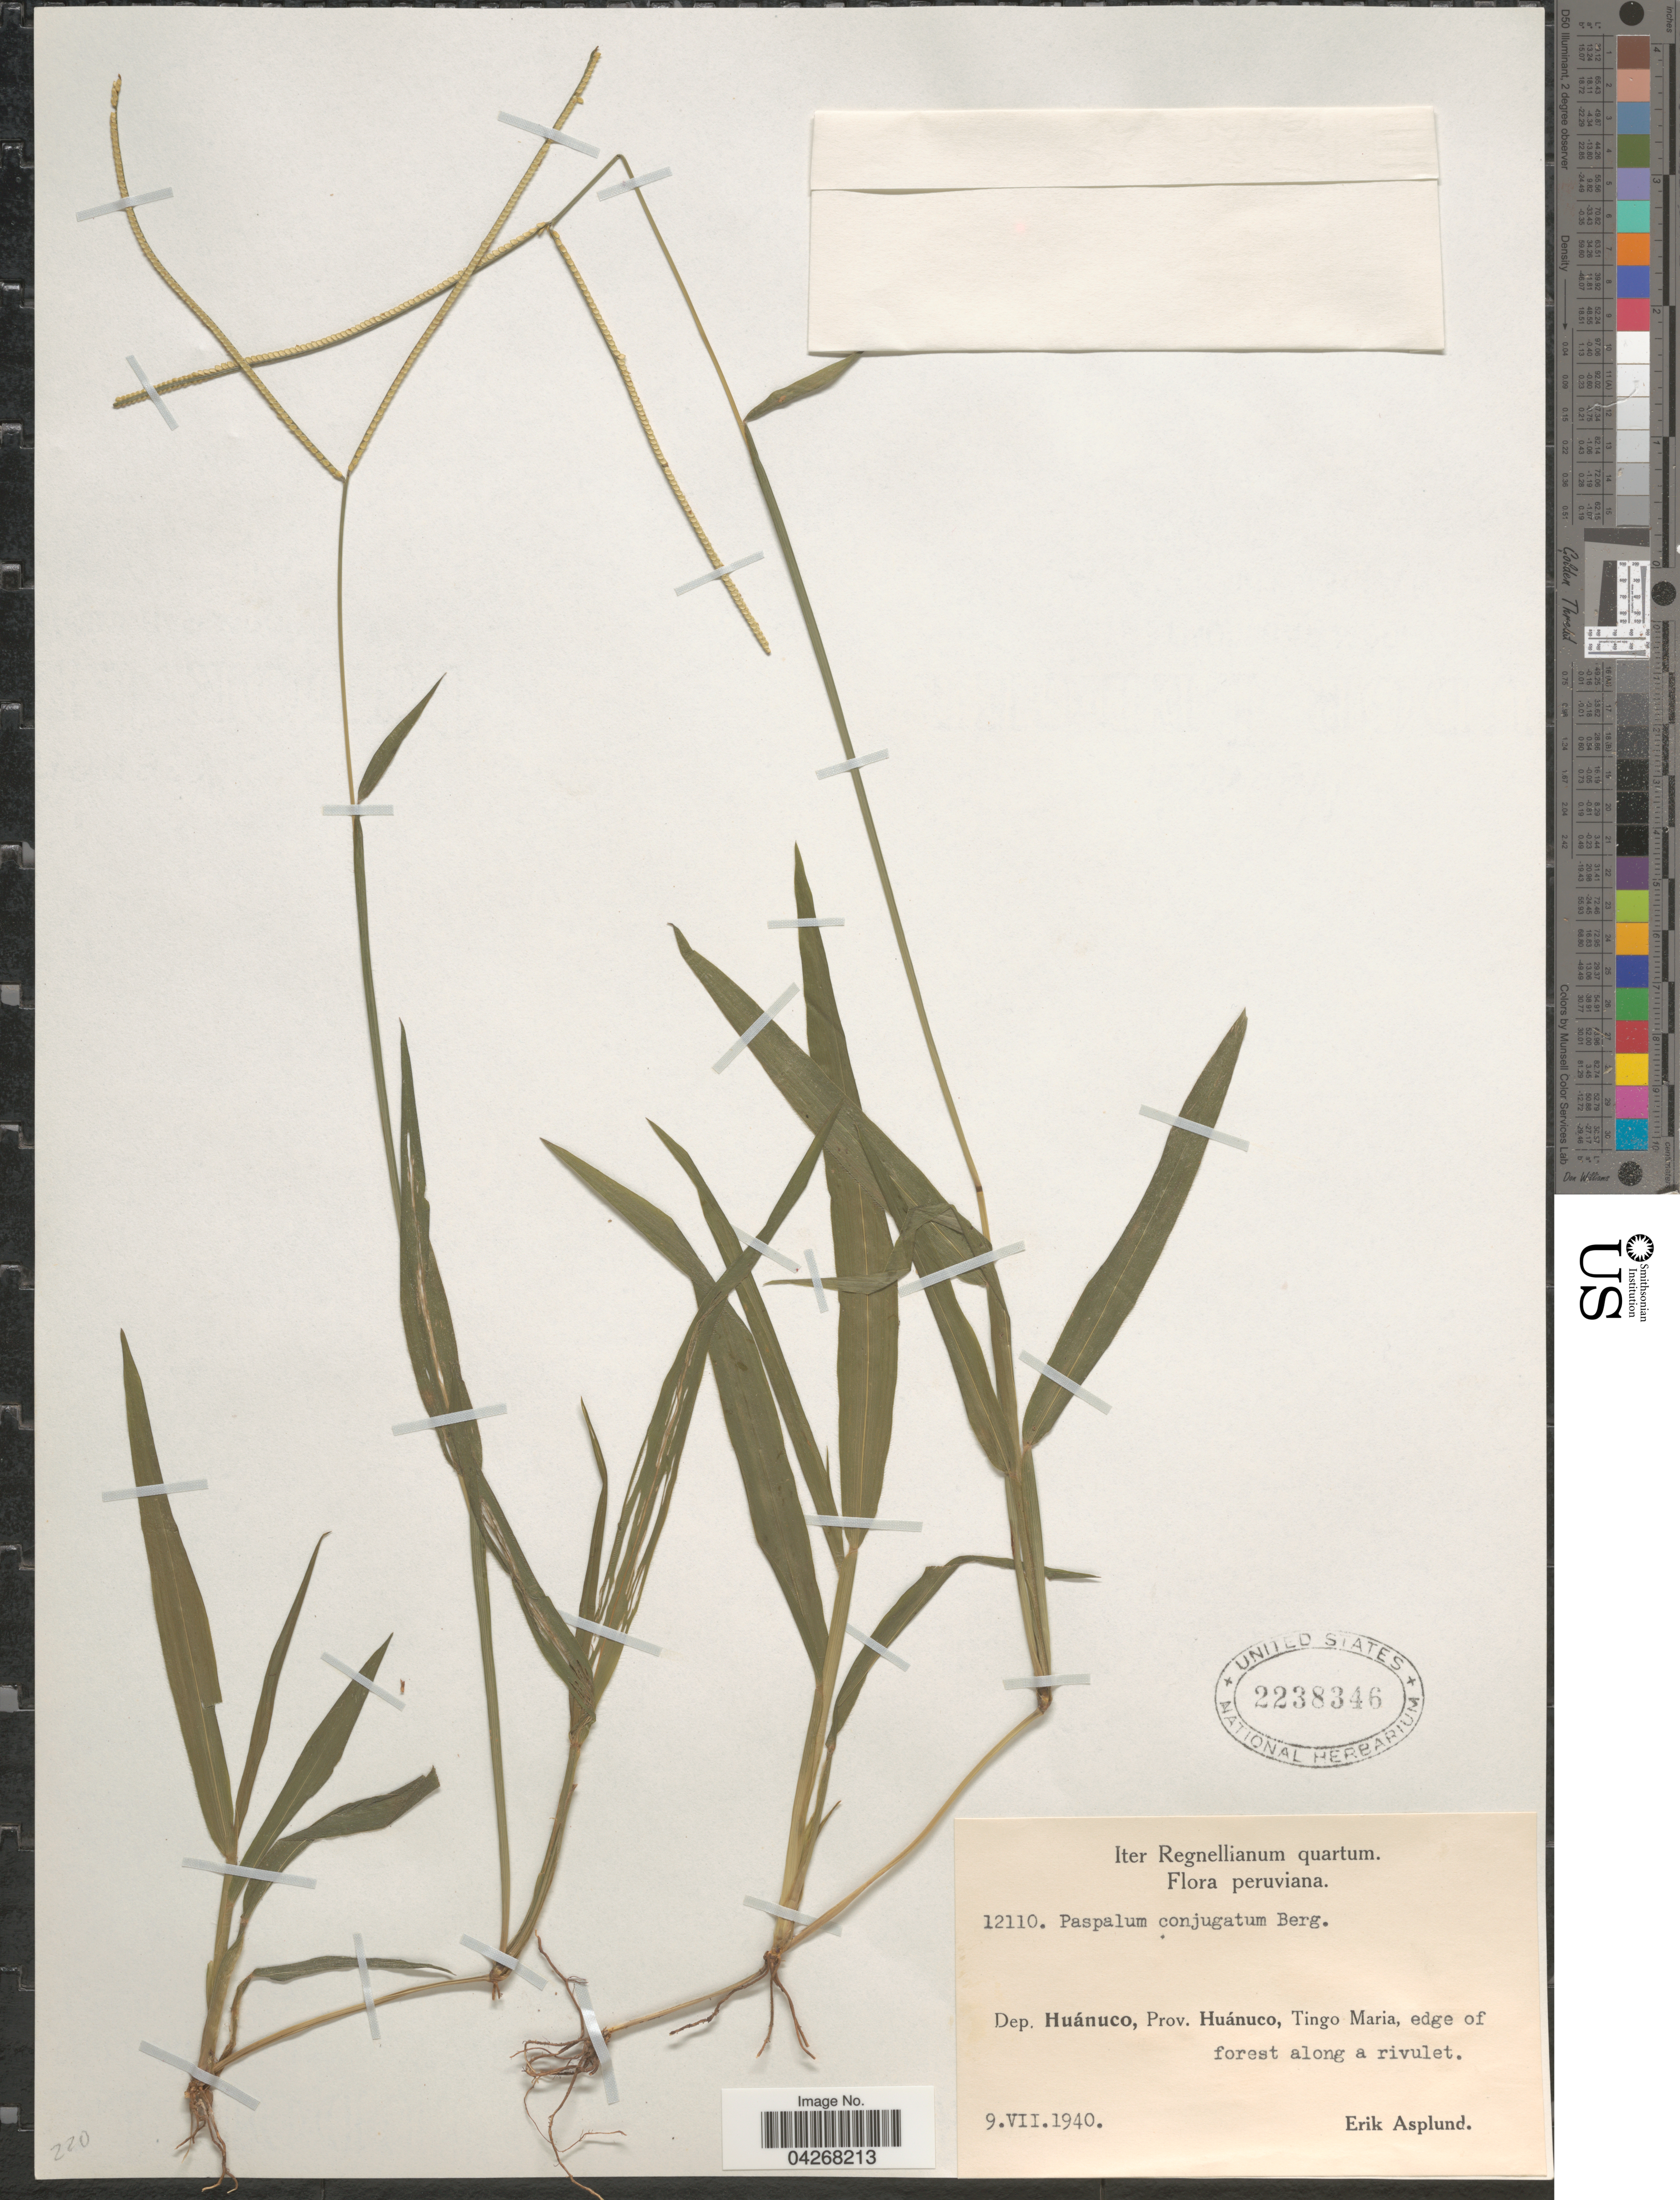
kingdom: Plantae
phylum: Tracheophyta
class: Liliopsida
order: Poales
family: Poaceae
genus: Paspalum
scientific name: Paspalum conjugatum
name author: P.J. Bergius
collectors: E. Asplund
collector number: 12110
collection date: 1940-07-09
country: Peru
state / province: Huánuco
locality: Iter Regnellianum quartum. Dep. Huánuco, Prov. Huánuco, Tingo Maria, edge of forest along a rivulet.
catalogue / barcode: US 2238346